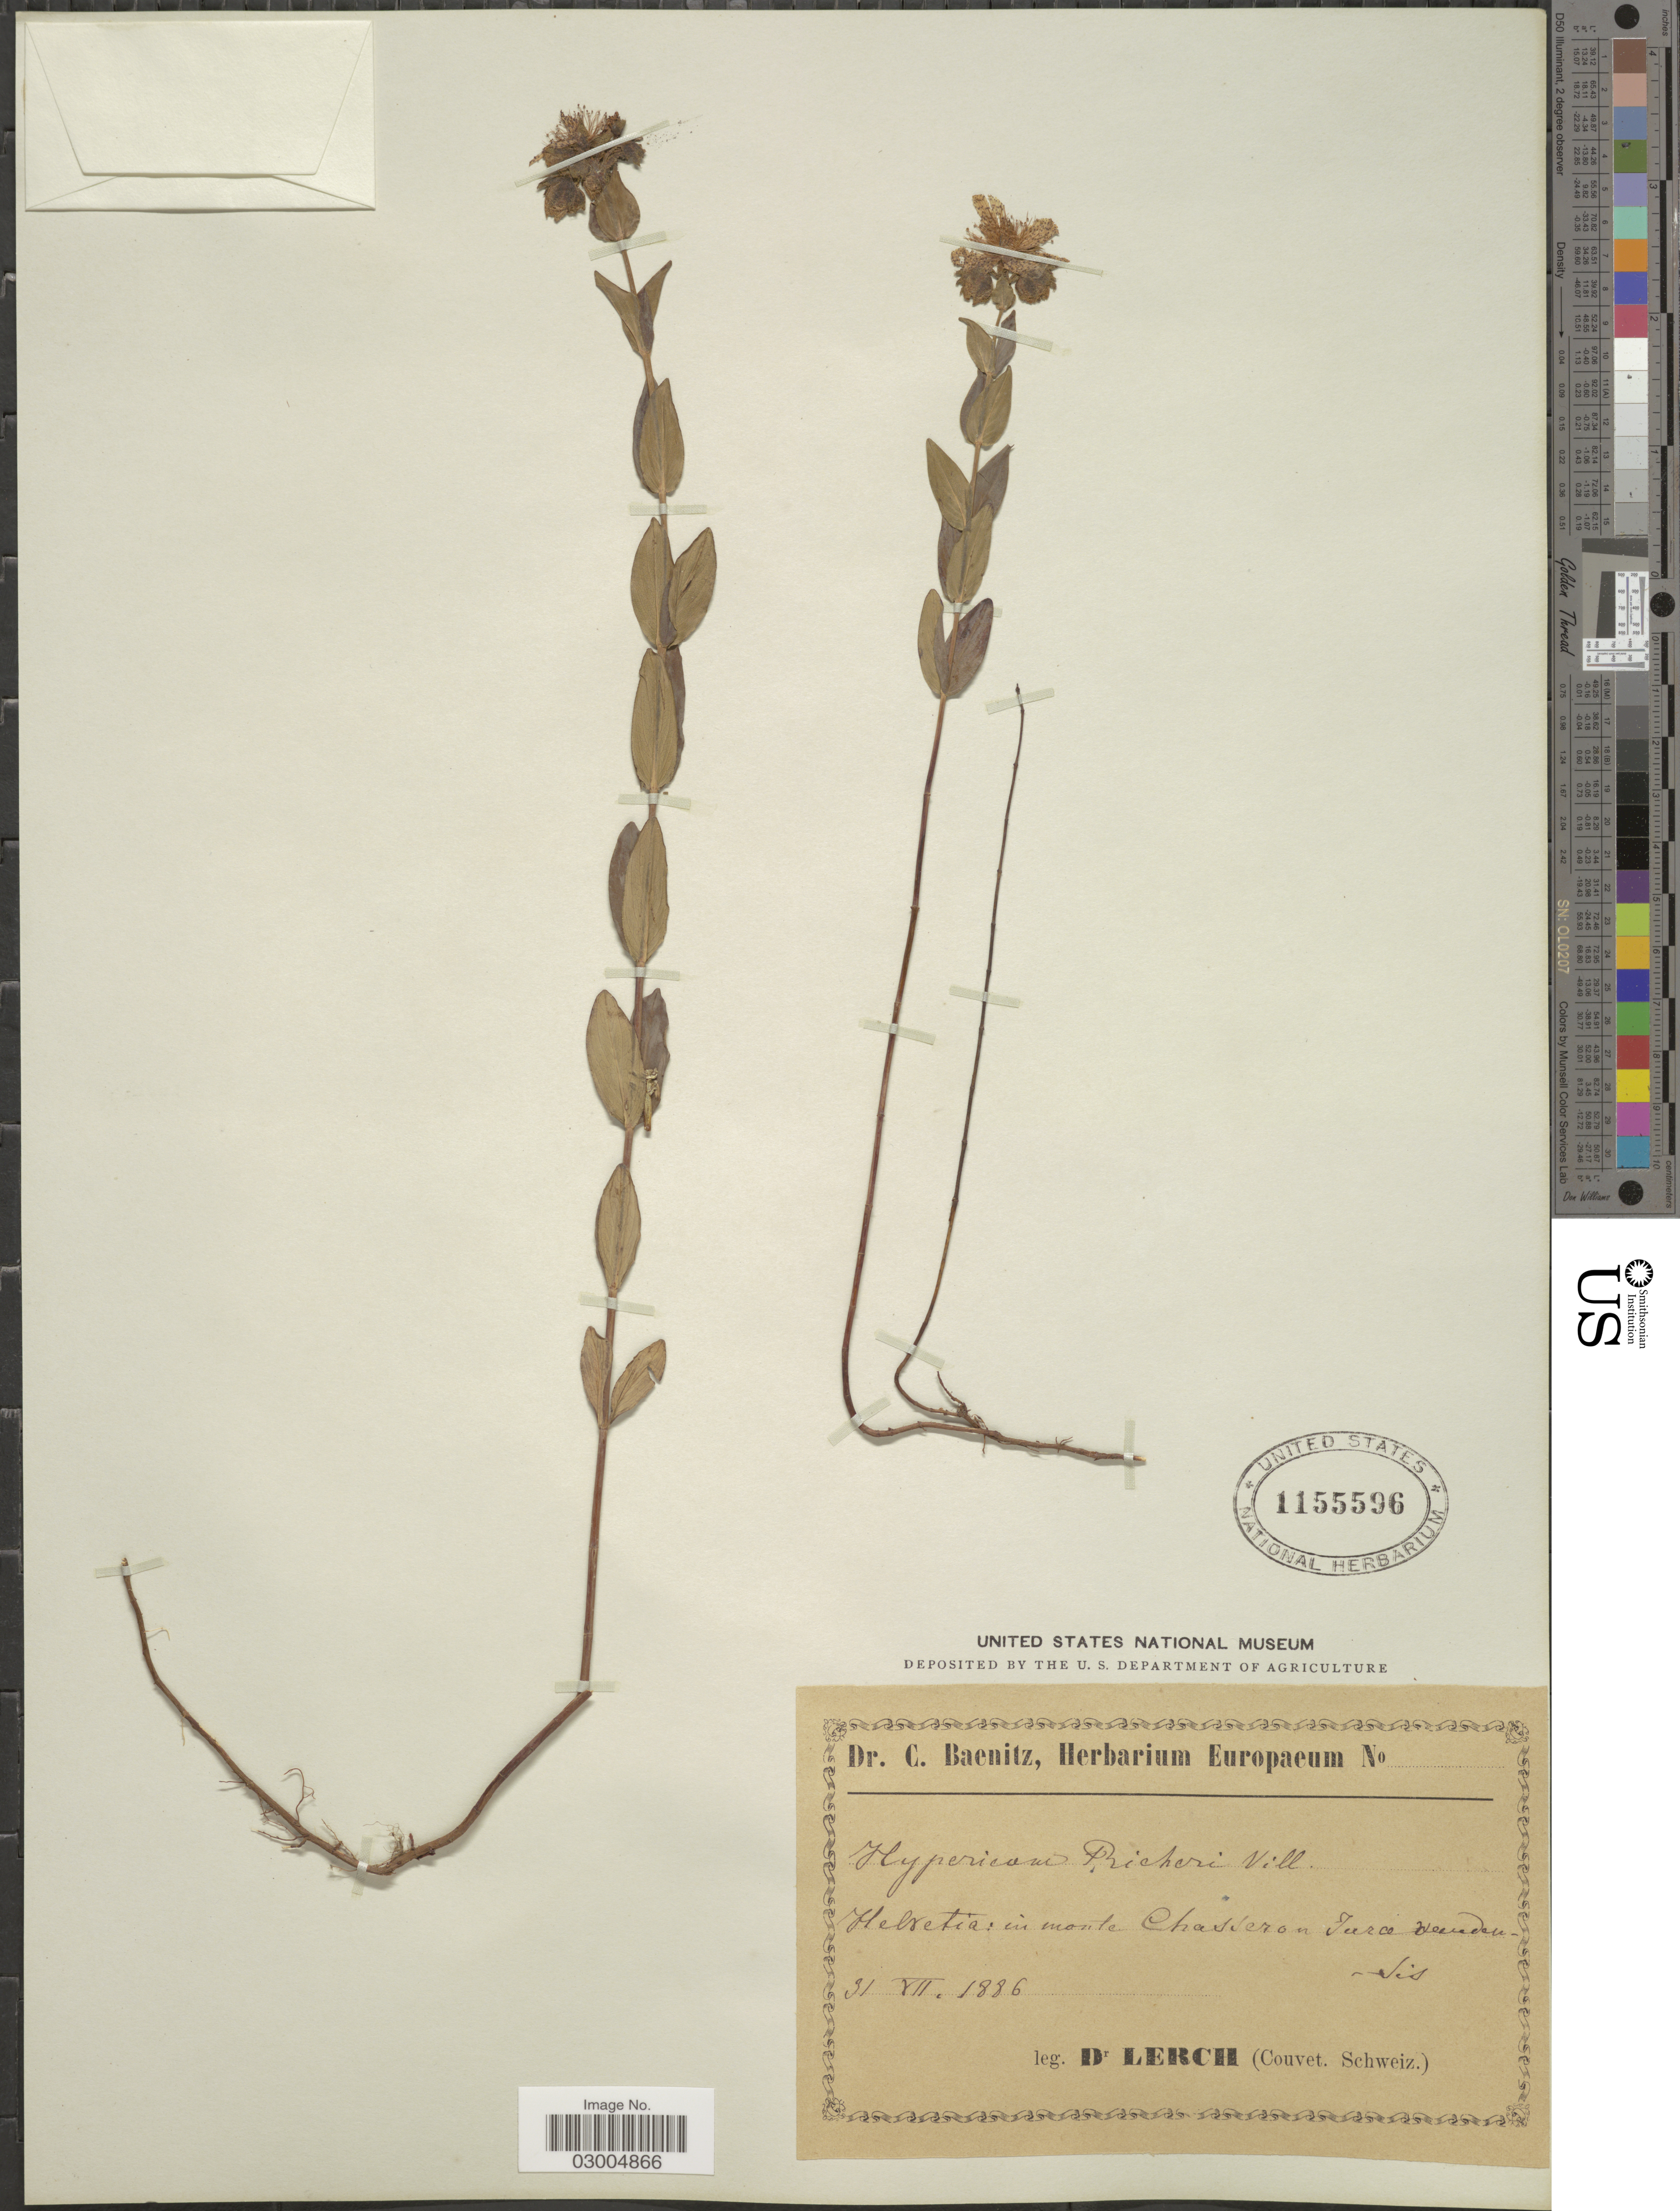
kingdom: Plantae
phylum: Tracheophyta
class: Magnoliopsida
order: Malpighiales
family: Hypericaceae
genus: Hypericum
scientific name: Hypericum richeri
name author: Vill.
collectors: -. Lerch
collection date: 1886-07-31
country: Switzerland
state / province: Vaud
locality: Helvetica: in monte Chasseron Jura vaudensis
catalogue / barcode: US 1155596